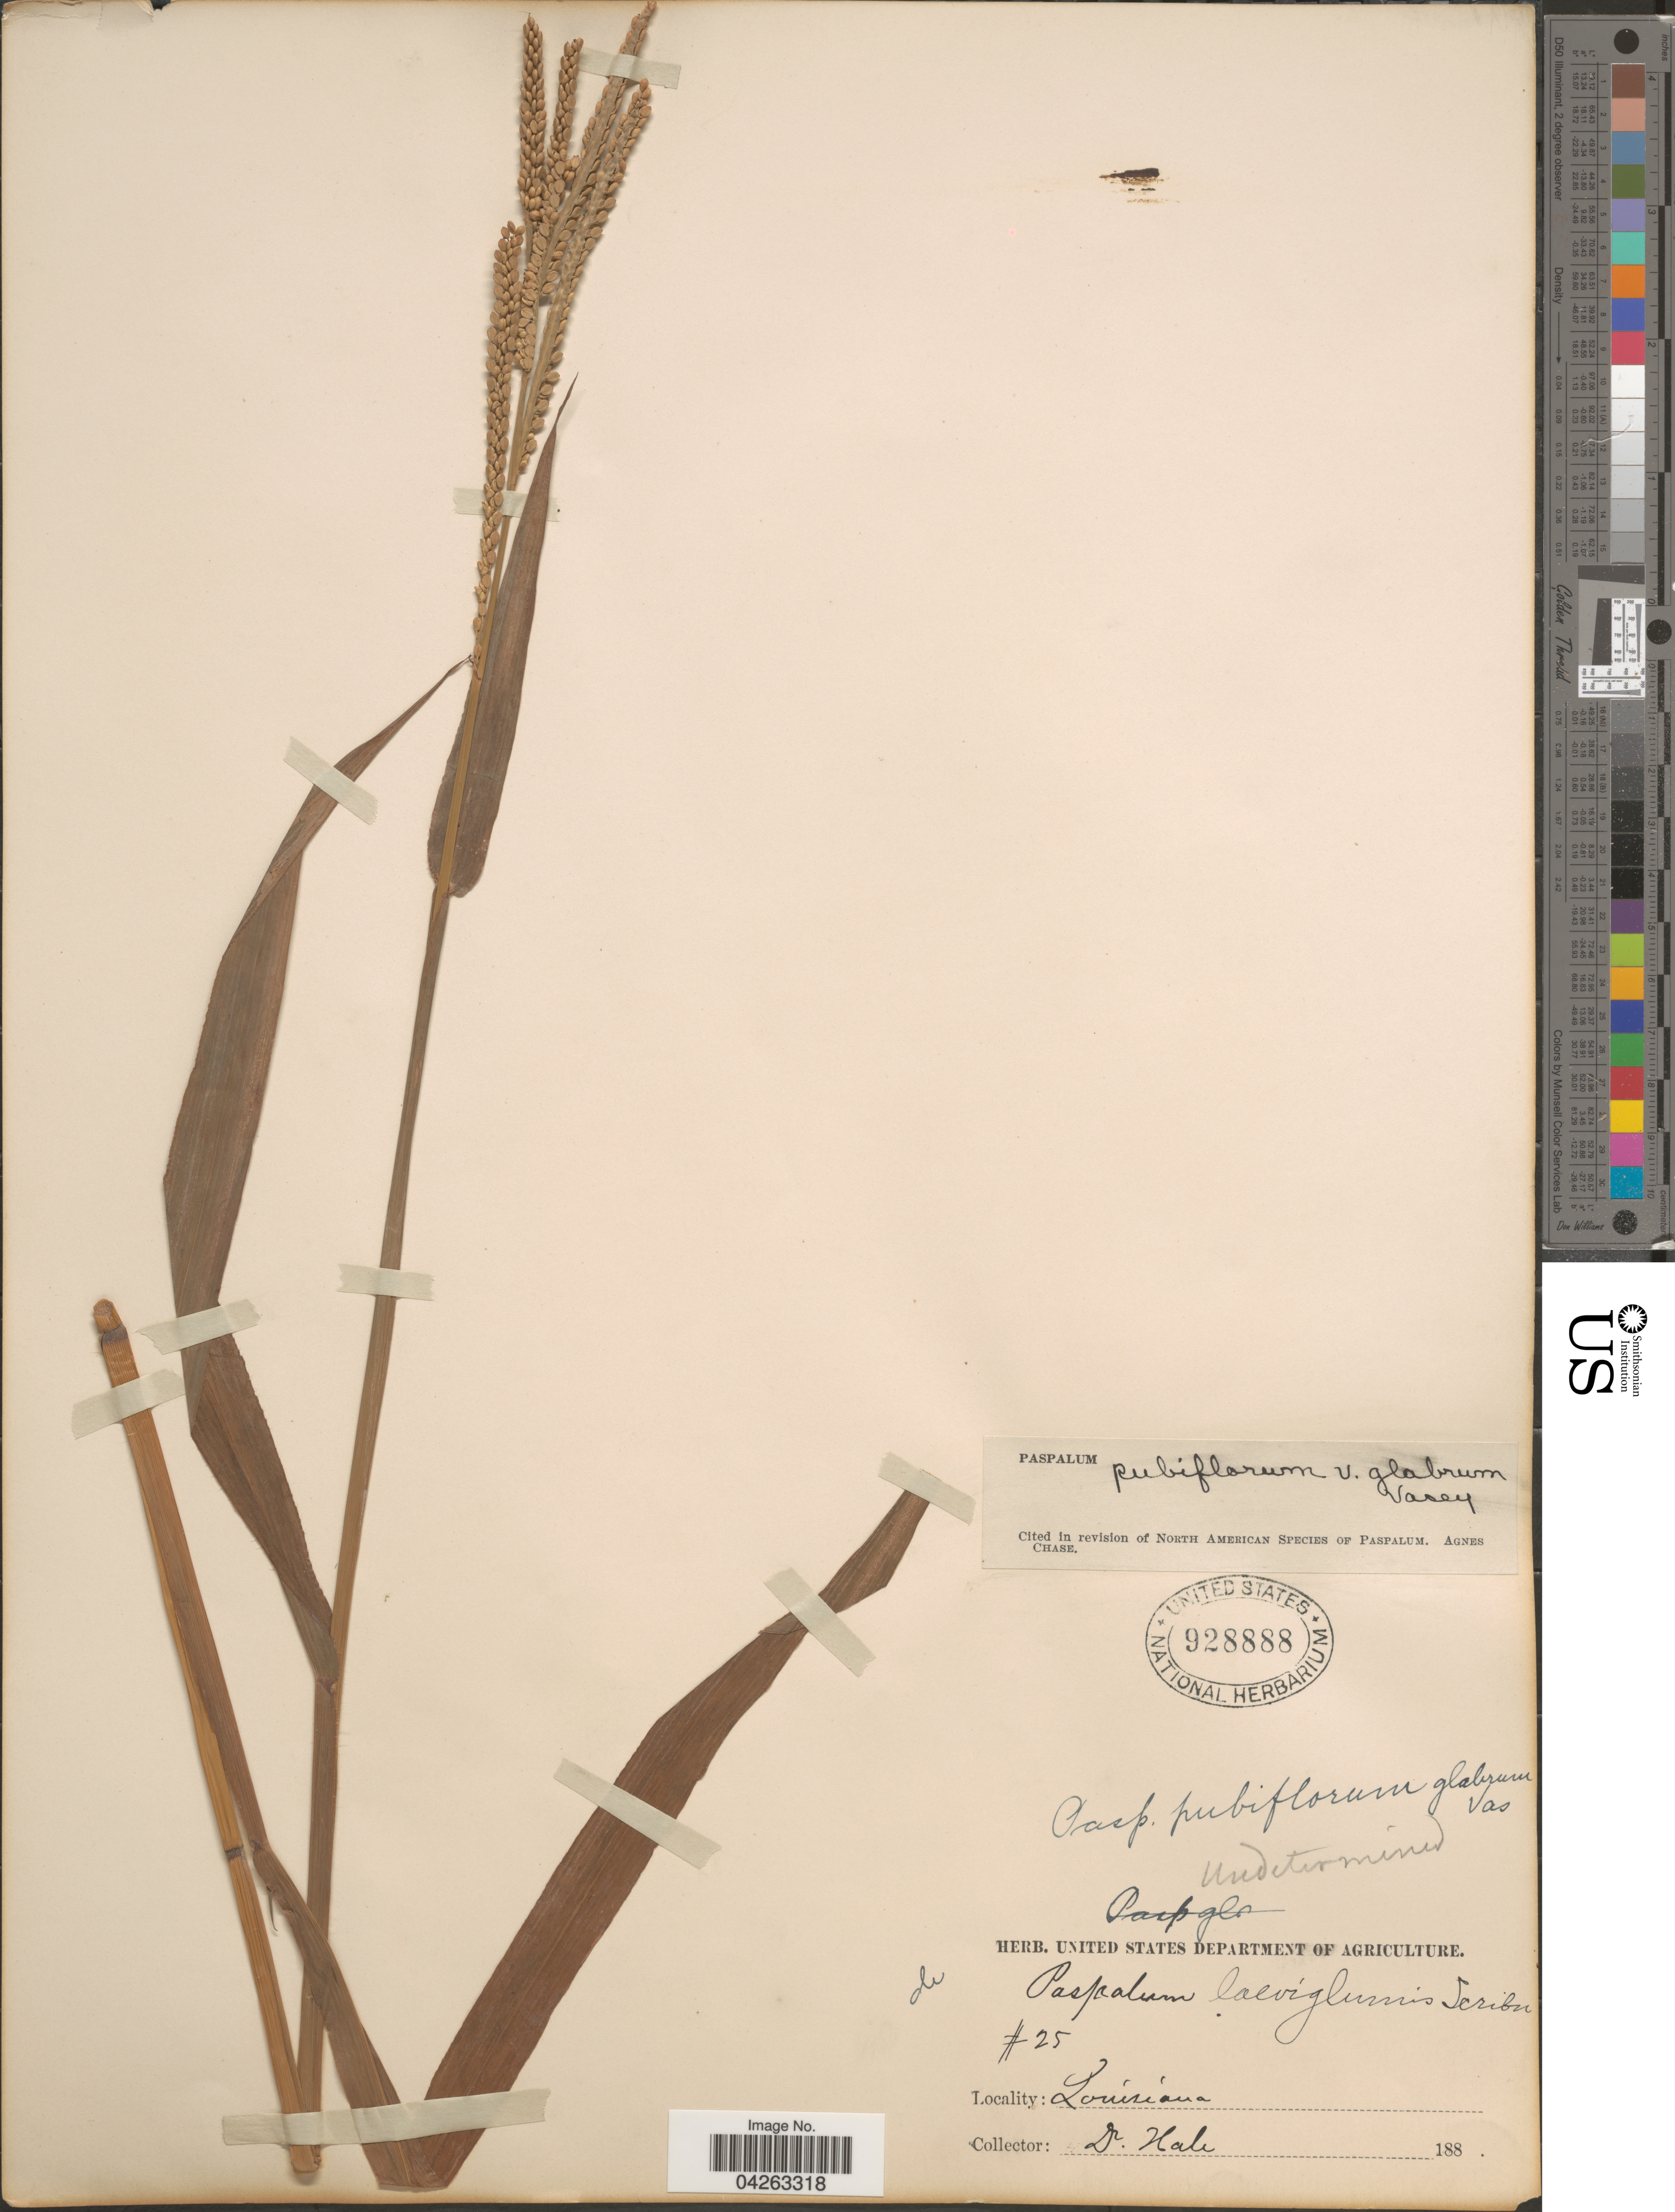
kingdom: Plantae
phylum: Tracheophyta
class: Liliopsida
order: Poales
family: Poaceae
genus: Paspalum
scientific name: Paspalum pubiflorum var. glabrum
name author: Vasey ex Scribn.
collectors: -- Hale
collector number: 25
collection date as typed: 188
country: United States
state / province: Louisiana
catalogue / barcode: US 928888